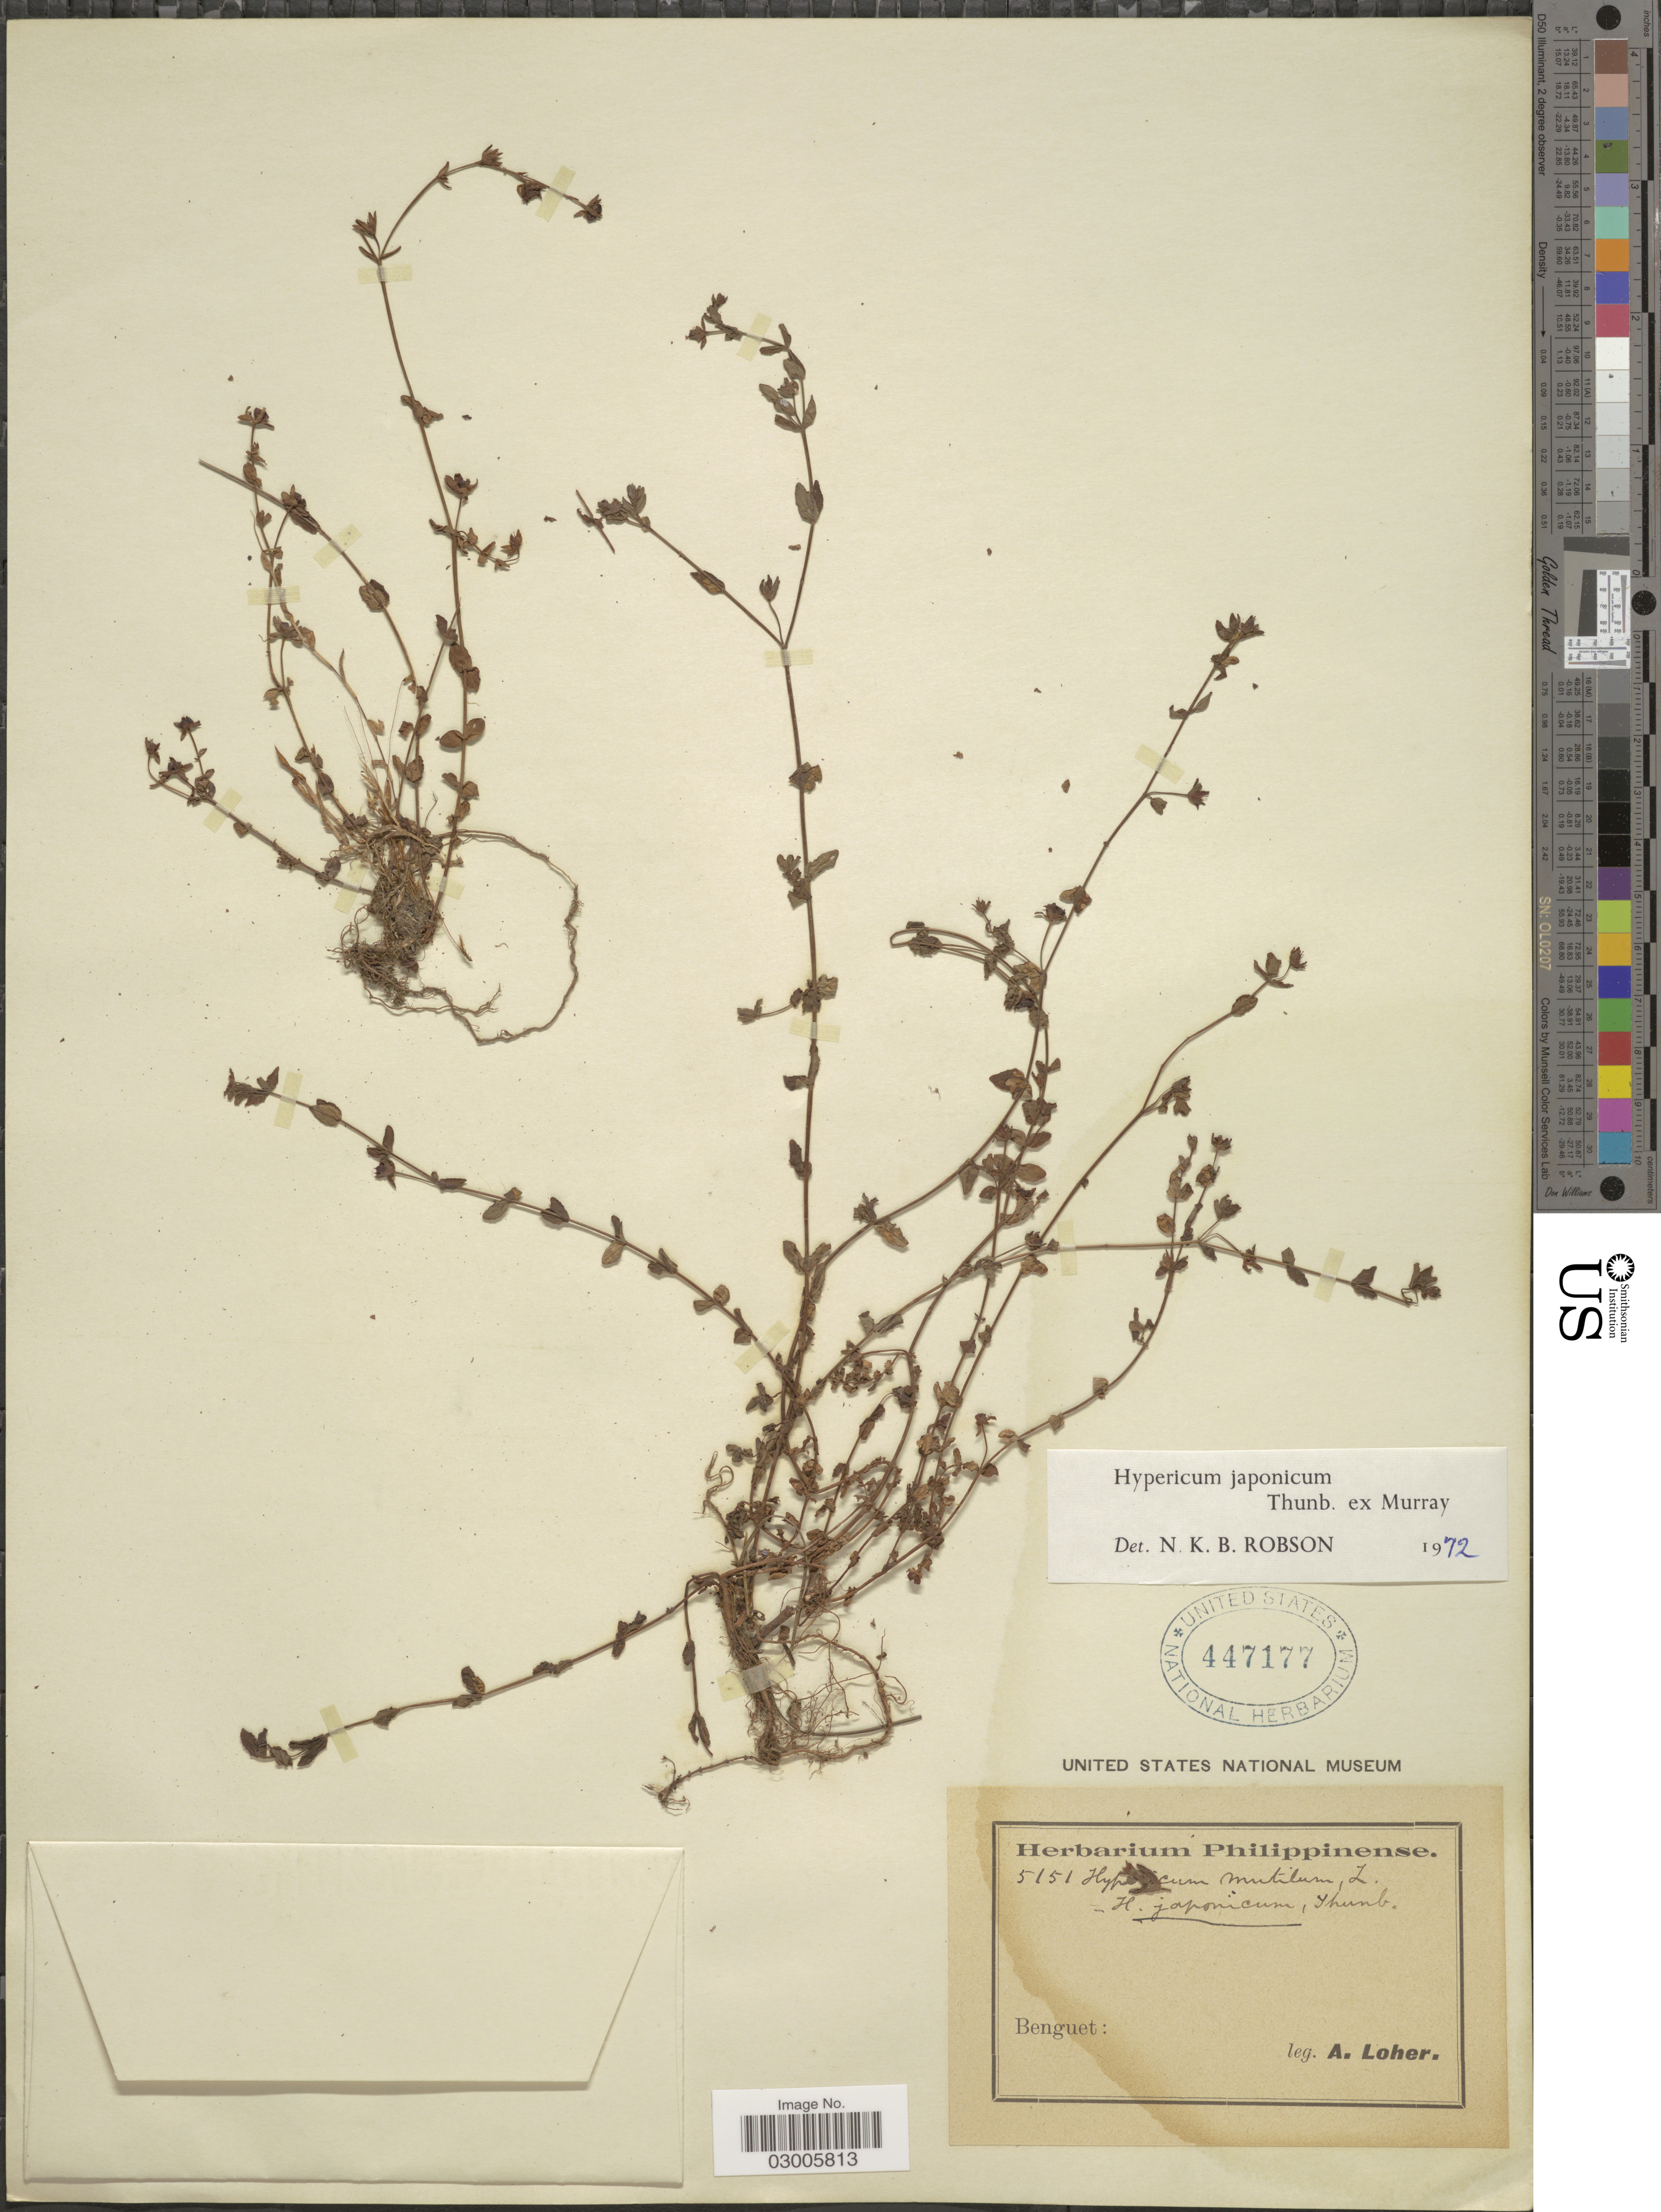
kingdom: Plantae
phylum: Tracheophyta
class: Magnoliopsida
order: Malpighiales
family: Hypericaceae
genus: Hypericum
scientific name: Hypericum japonicum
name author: Thunb.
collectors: A. Loher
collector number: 5151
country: Philippines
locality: Benguet.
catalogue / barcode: US 447177